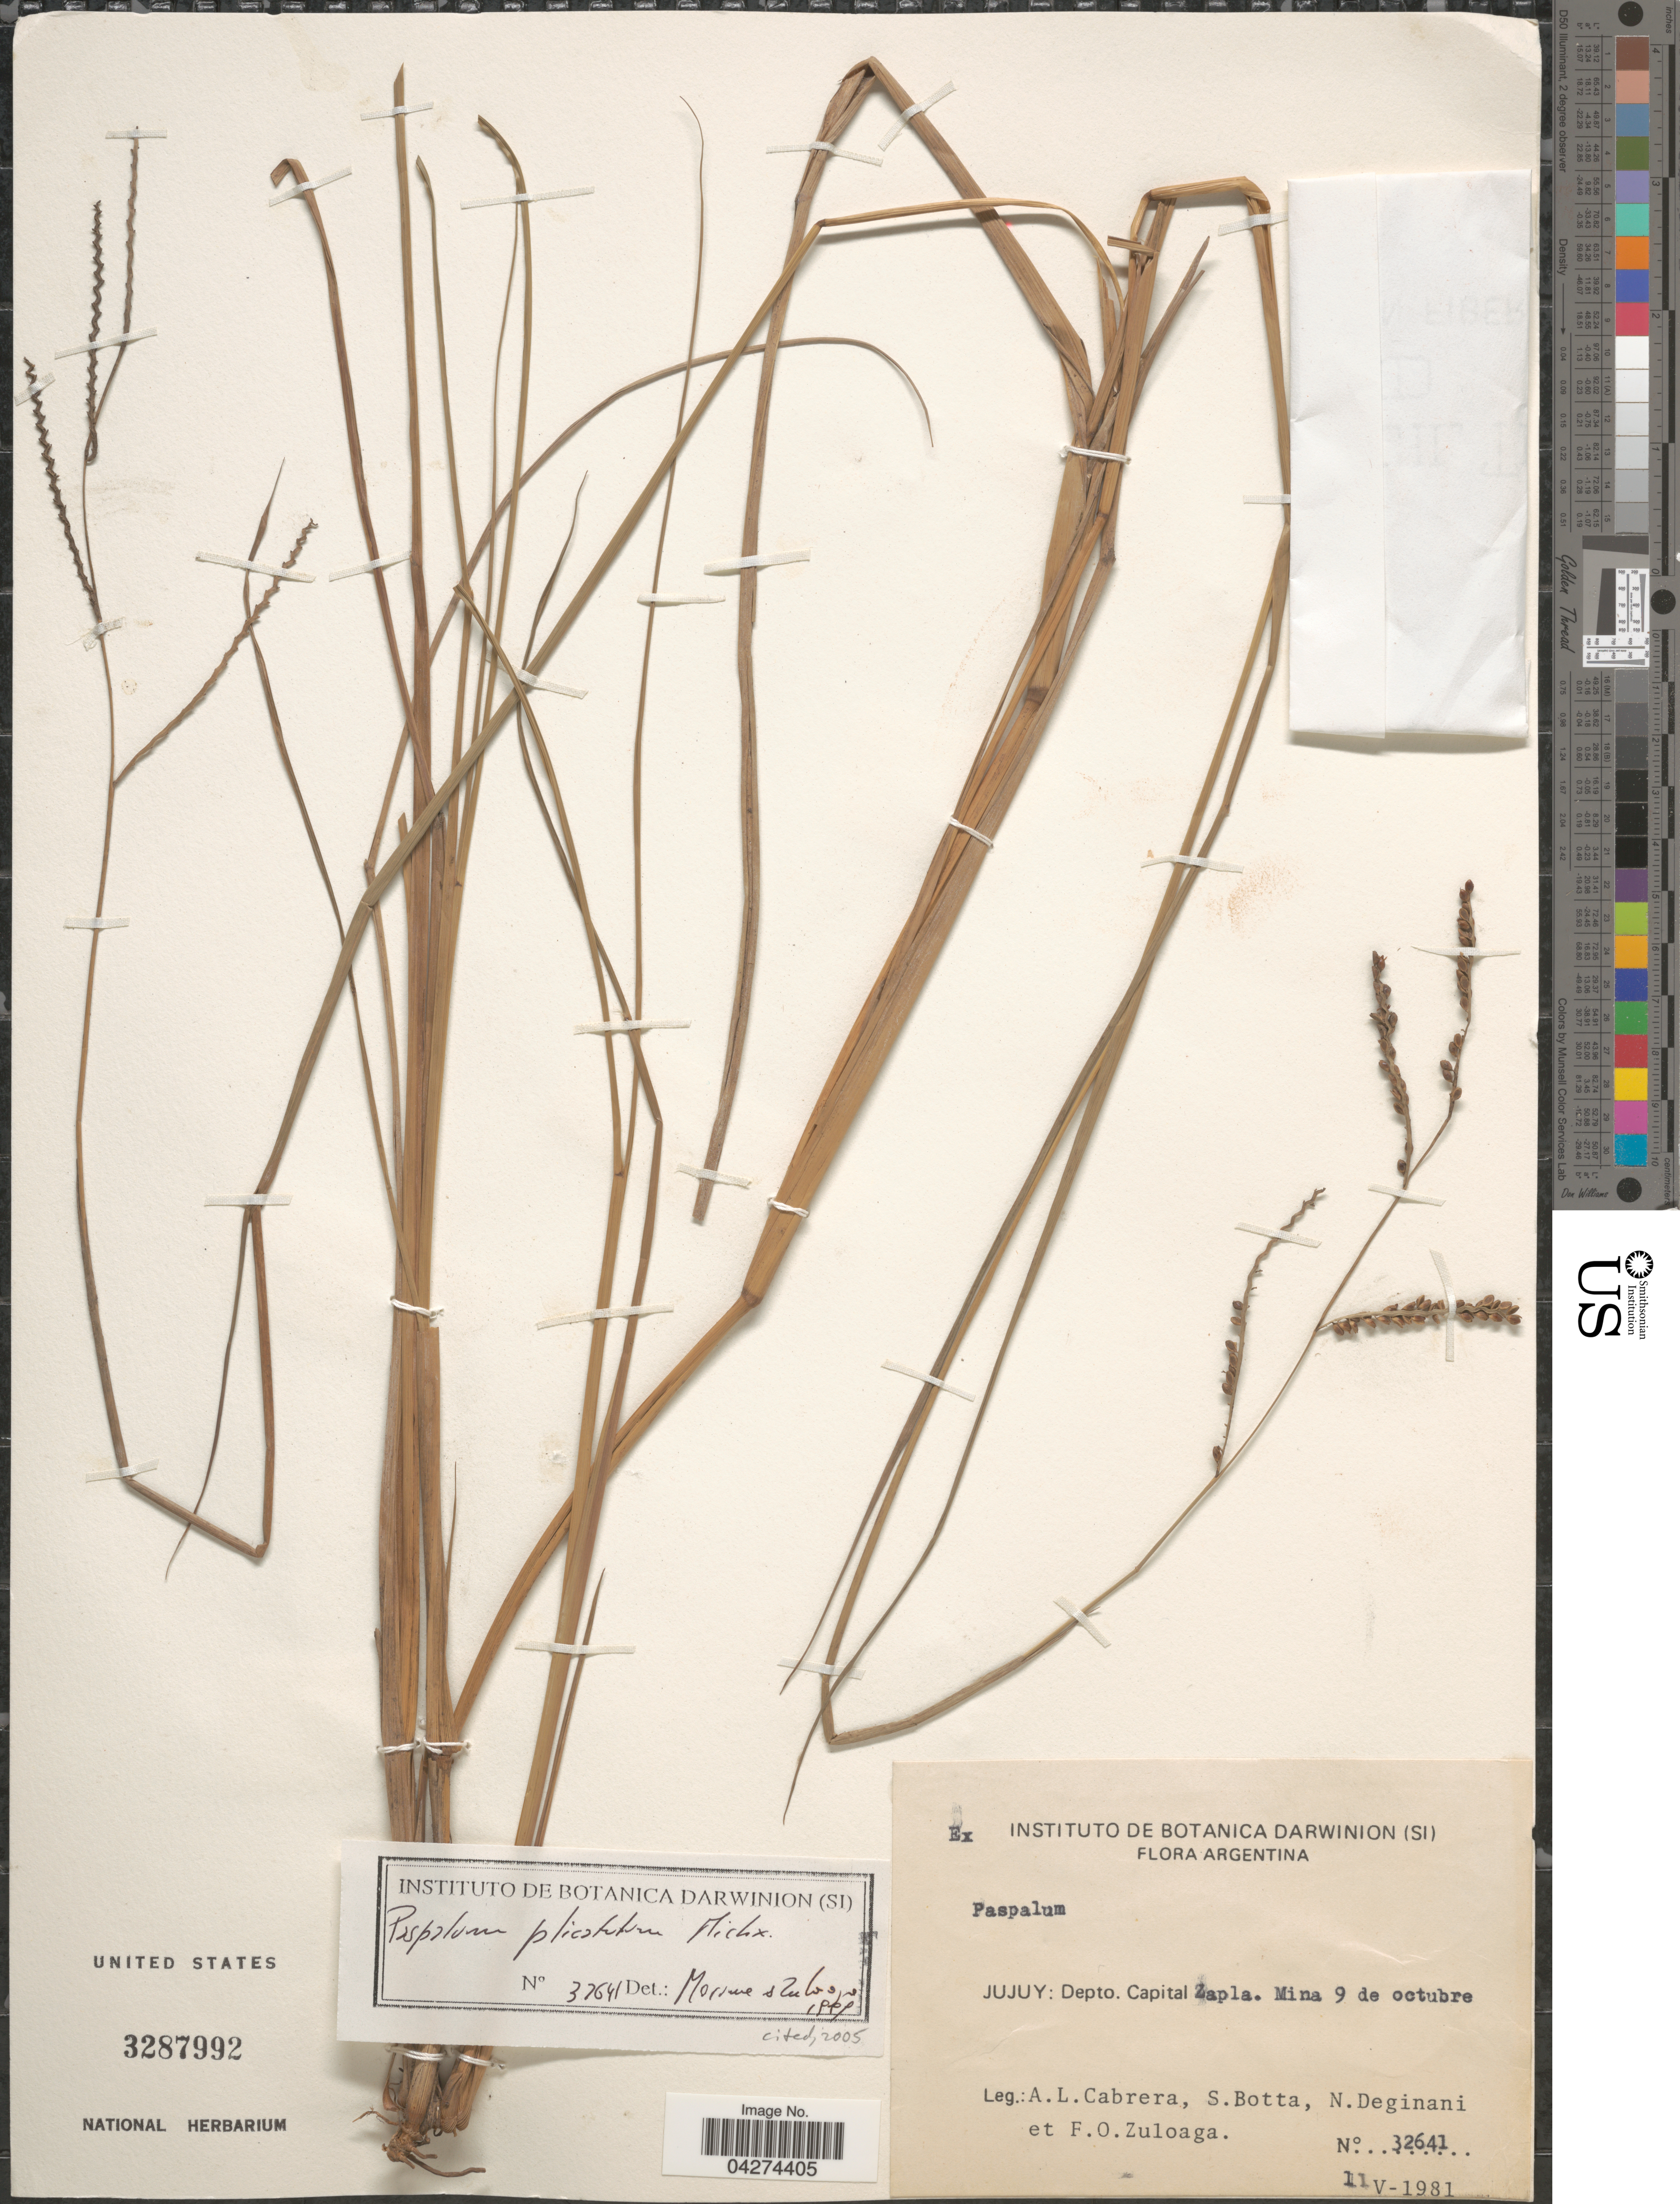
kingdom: Plantae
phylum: Tracheophyta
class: Liliopsida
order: Poales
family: Poaceae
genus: Paspalum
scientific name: Paspalum plicatulum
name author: Michx.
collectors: A. L. Cabrera, S. Botta, N. Deginani & F. O. Zuloaga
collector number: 32641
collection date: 1981-05-11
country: Argentina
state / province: Jujuy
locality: Depto. Capital Zapla. Mina 9 de octubre.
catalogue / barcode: US 3287992